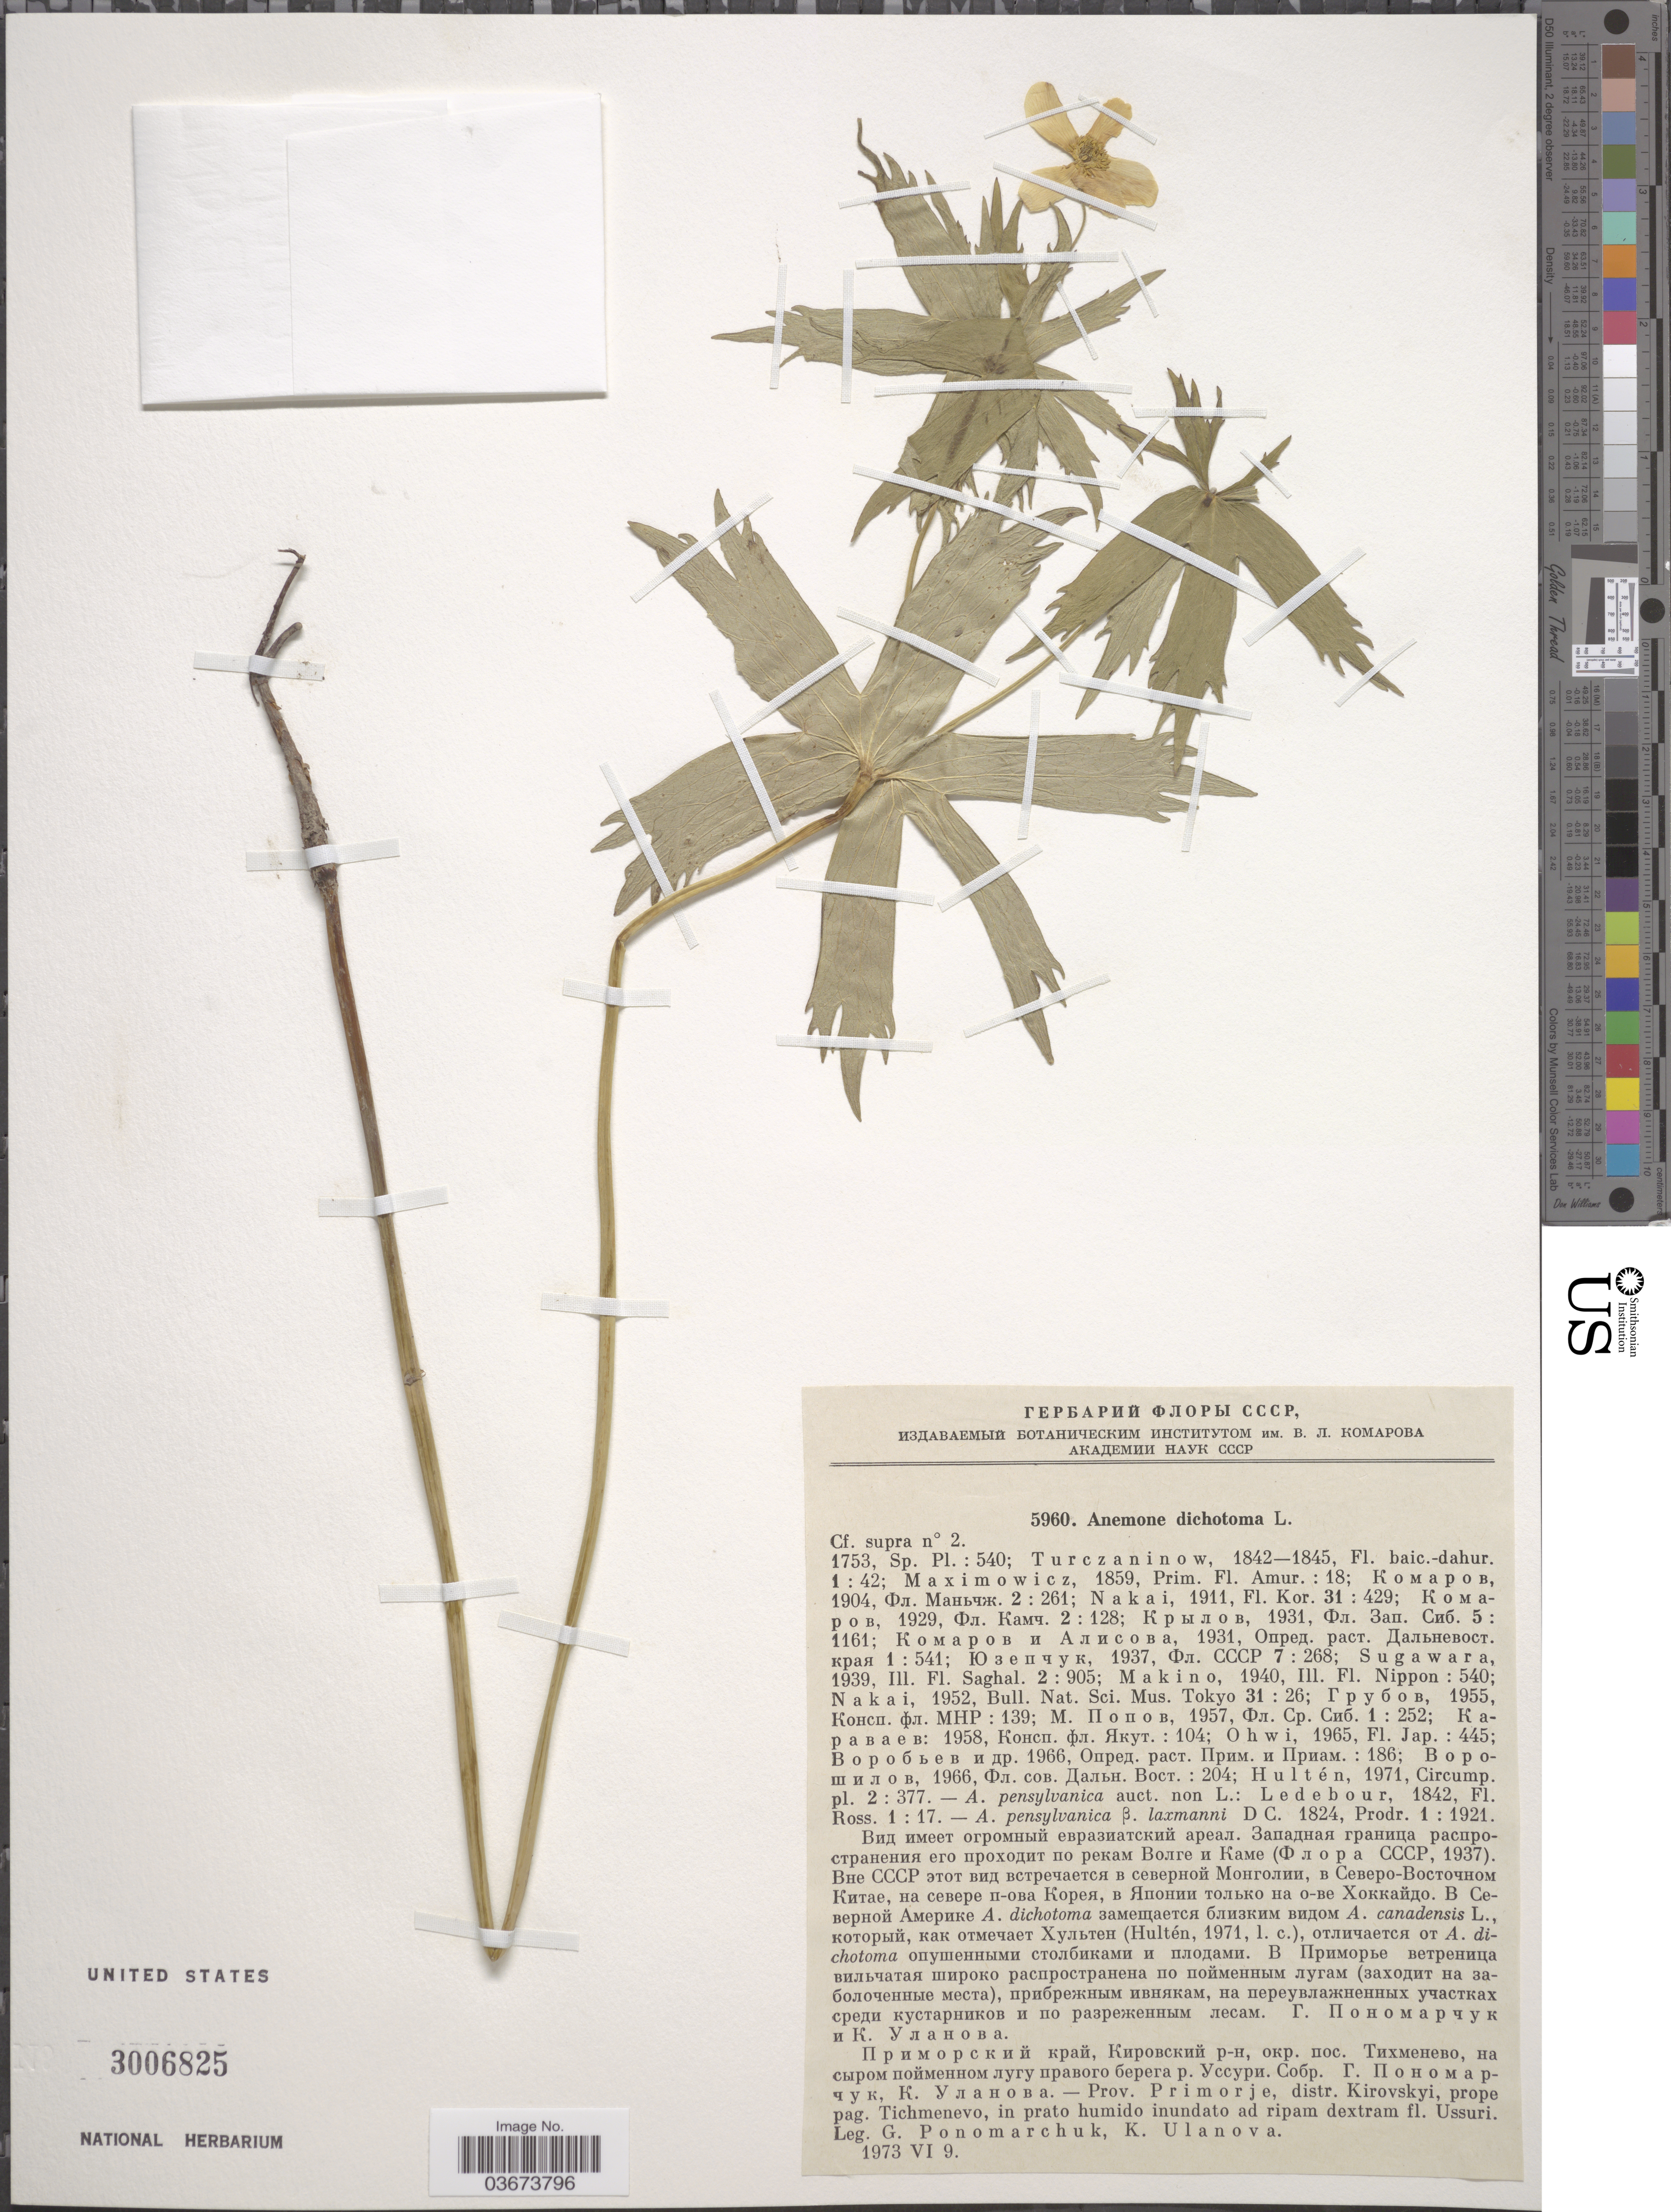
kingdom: Plantae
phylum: Tracheophyta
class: Magnoliopsida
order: Ranunculales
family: Ranunculaceae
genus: Anemone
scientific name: Anemone dichotoma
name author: L.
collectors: G. I. Ponomarchuk & K. Ulanova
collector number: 5960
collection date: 1973-06-09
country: Russian Federation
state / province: Primorsky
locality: Prov. Primorje, distr. Kirovskyi, prope pag. Tichmenevo, in prato humido inundato ad ripam dextram fl. Ussuri.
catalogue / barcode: US 3006825